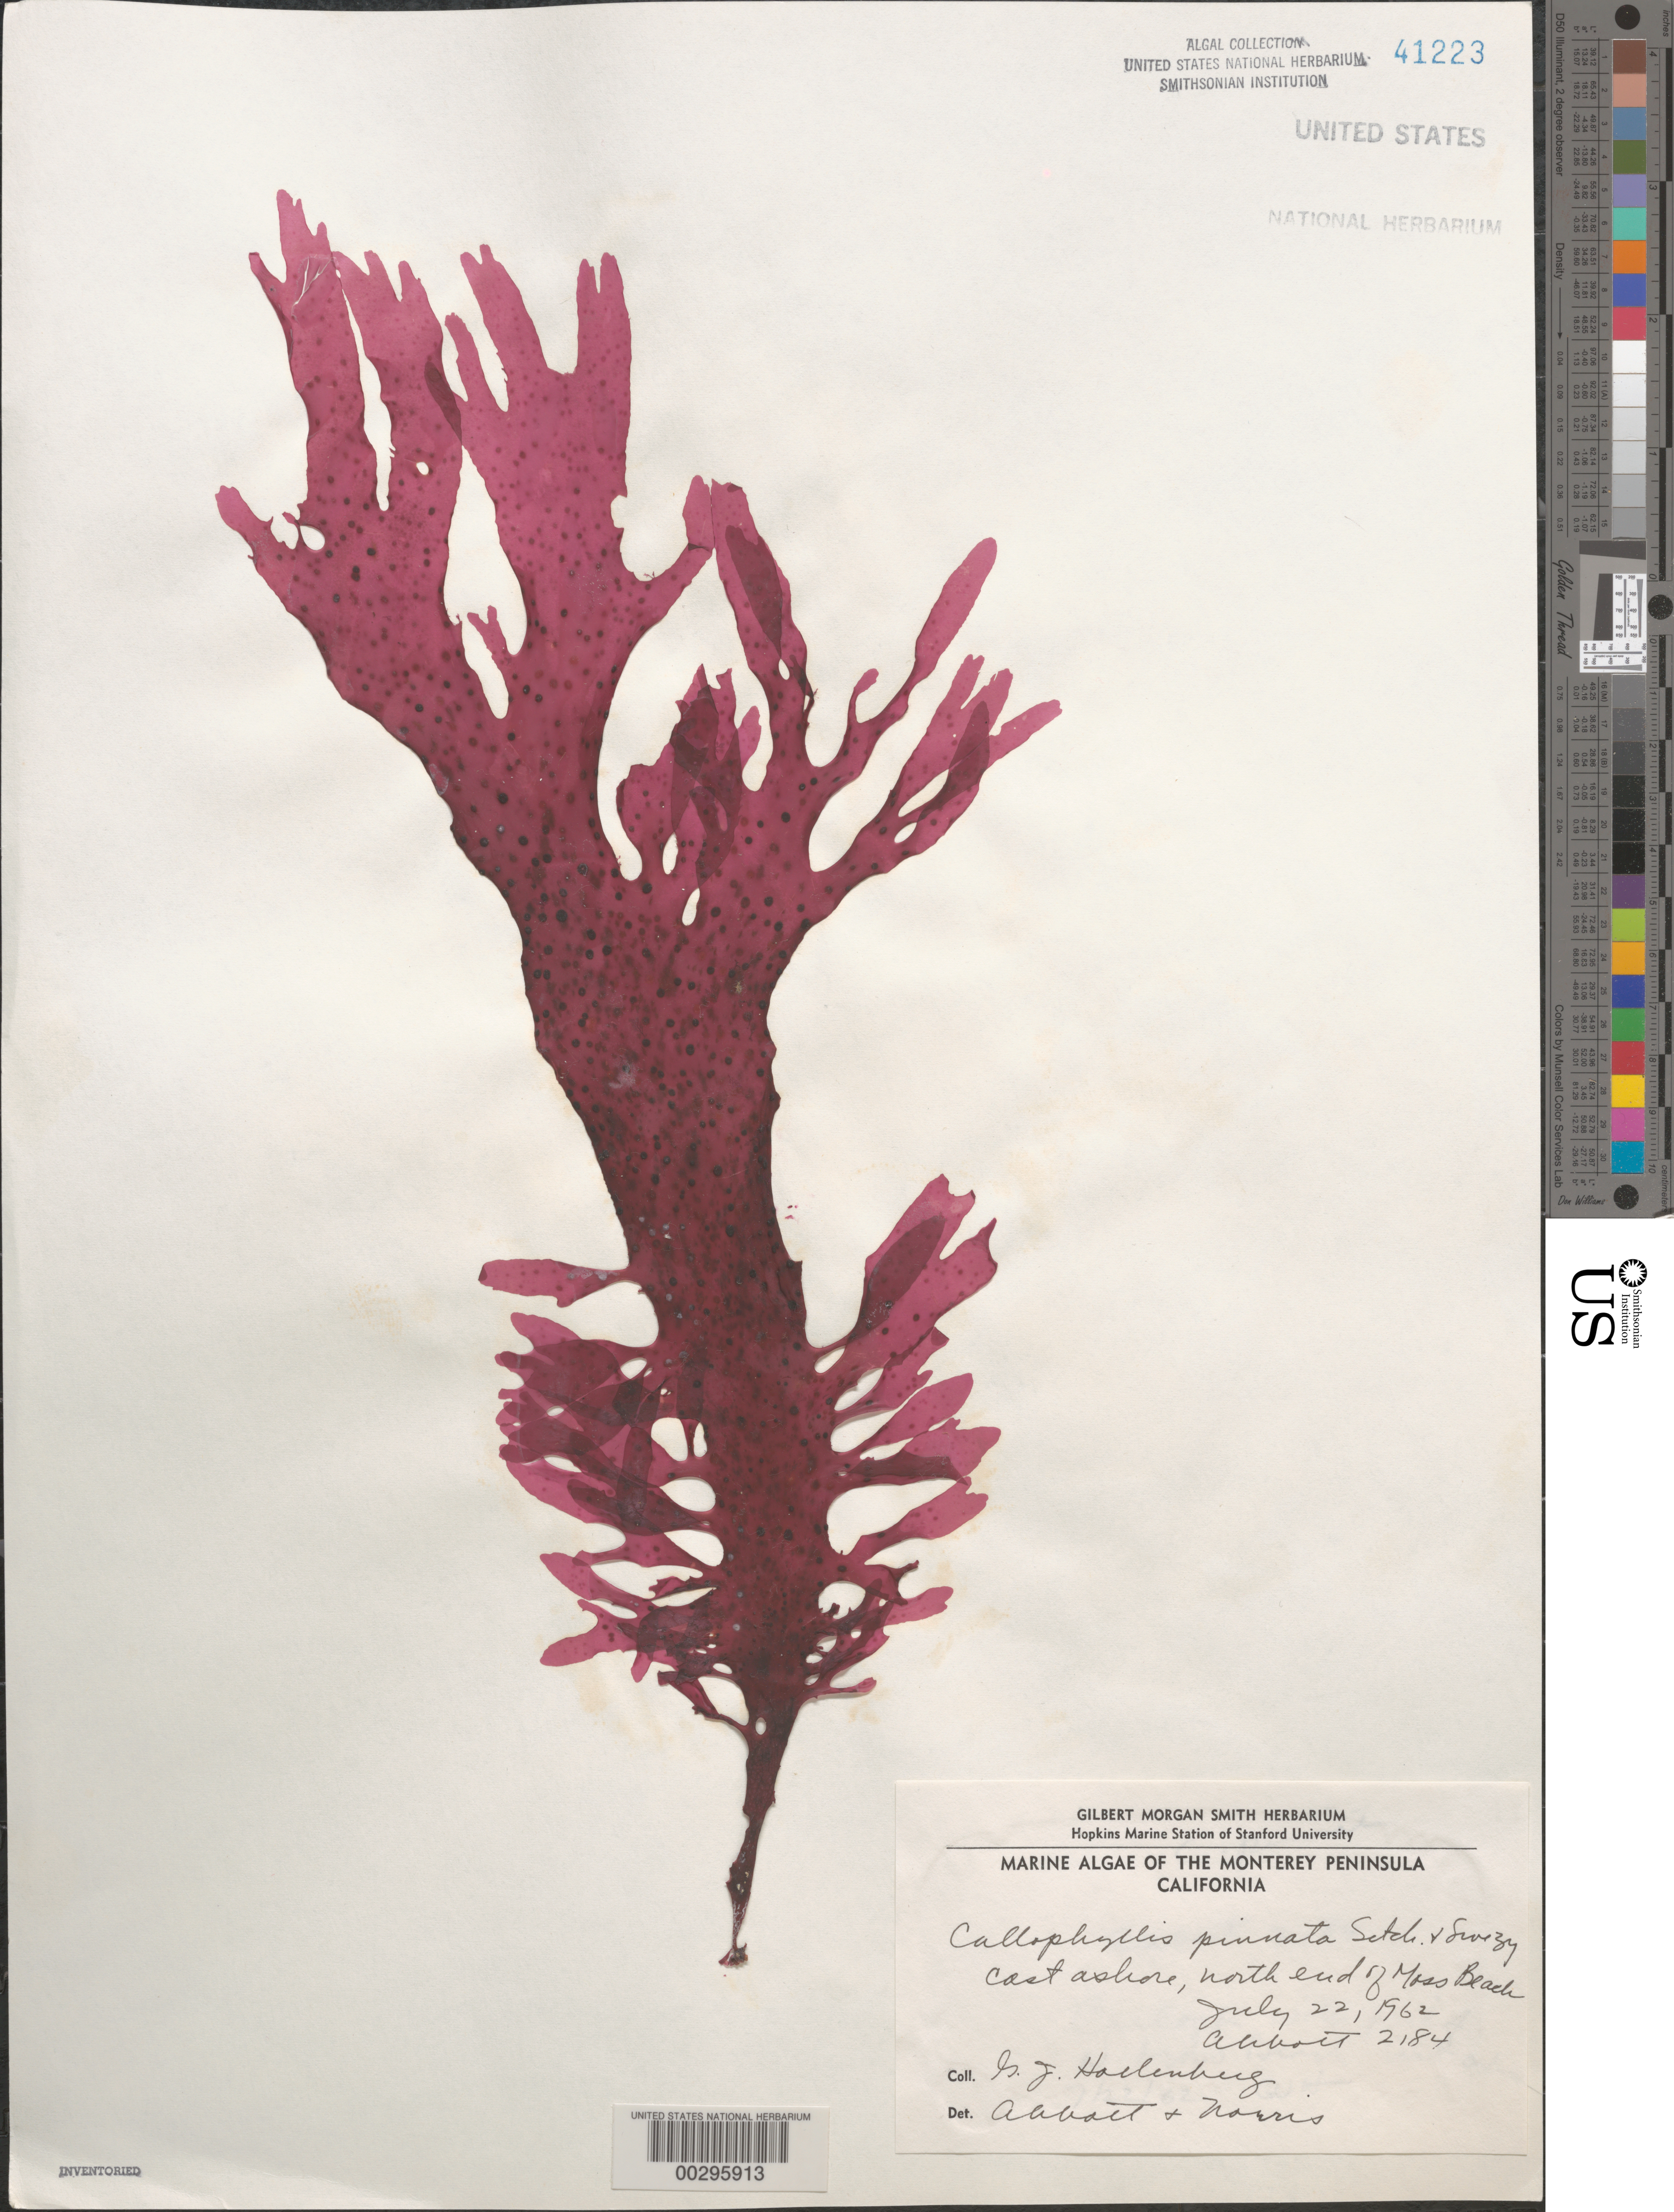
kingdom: Plantae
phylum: Rhodophyta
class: Florideophyceae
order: Gigartinales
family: Kallymeniaceae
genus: Callophyllis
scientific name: Callophyllis pinnata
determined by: Abbott, I. A.; Norris, R. E.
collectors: G. Hollenberg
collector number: IAA 2184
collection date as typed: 22 Jul 1962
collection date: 1962-07-22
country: United States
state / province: California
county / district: Monterey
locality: Moss Beach, north end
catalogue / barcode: US 41223